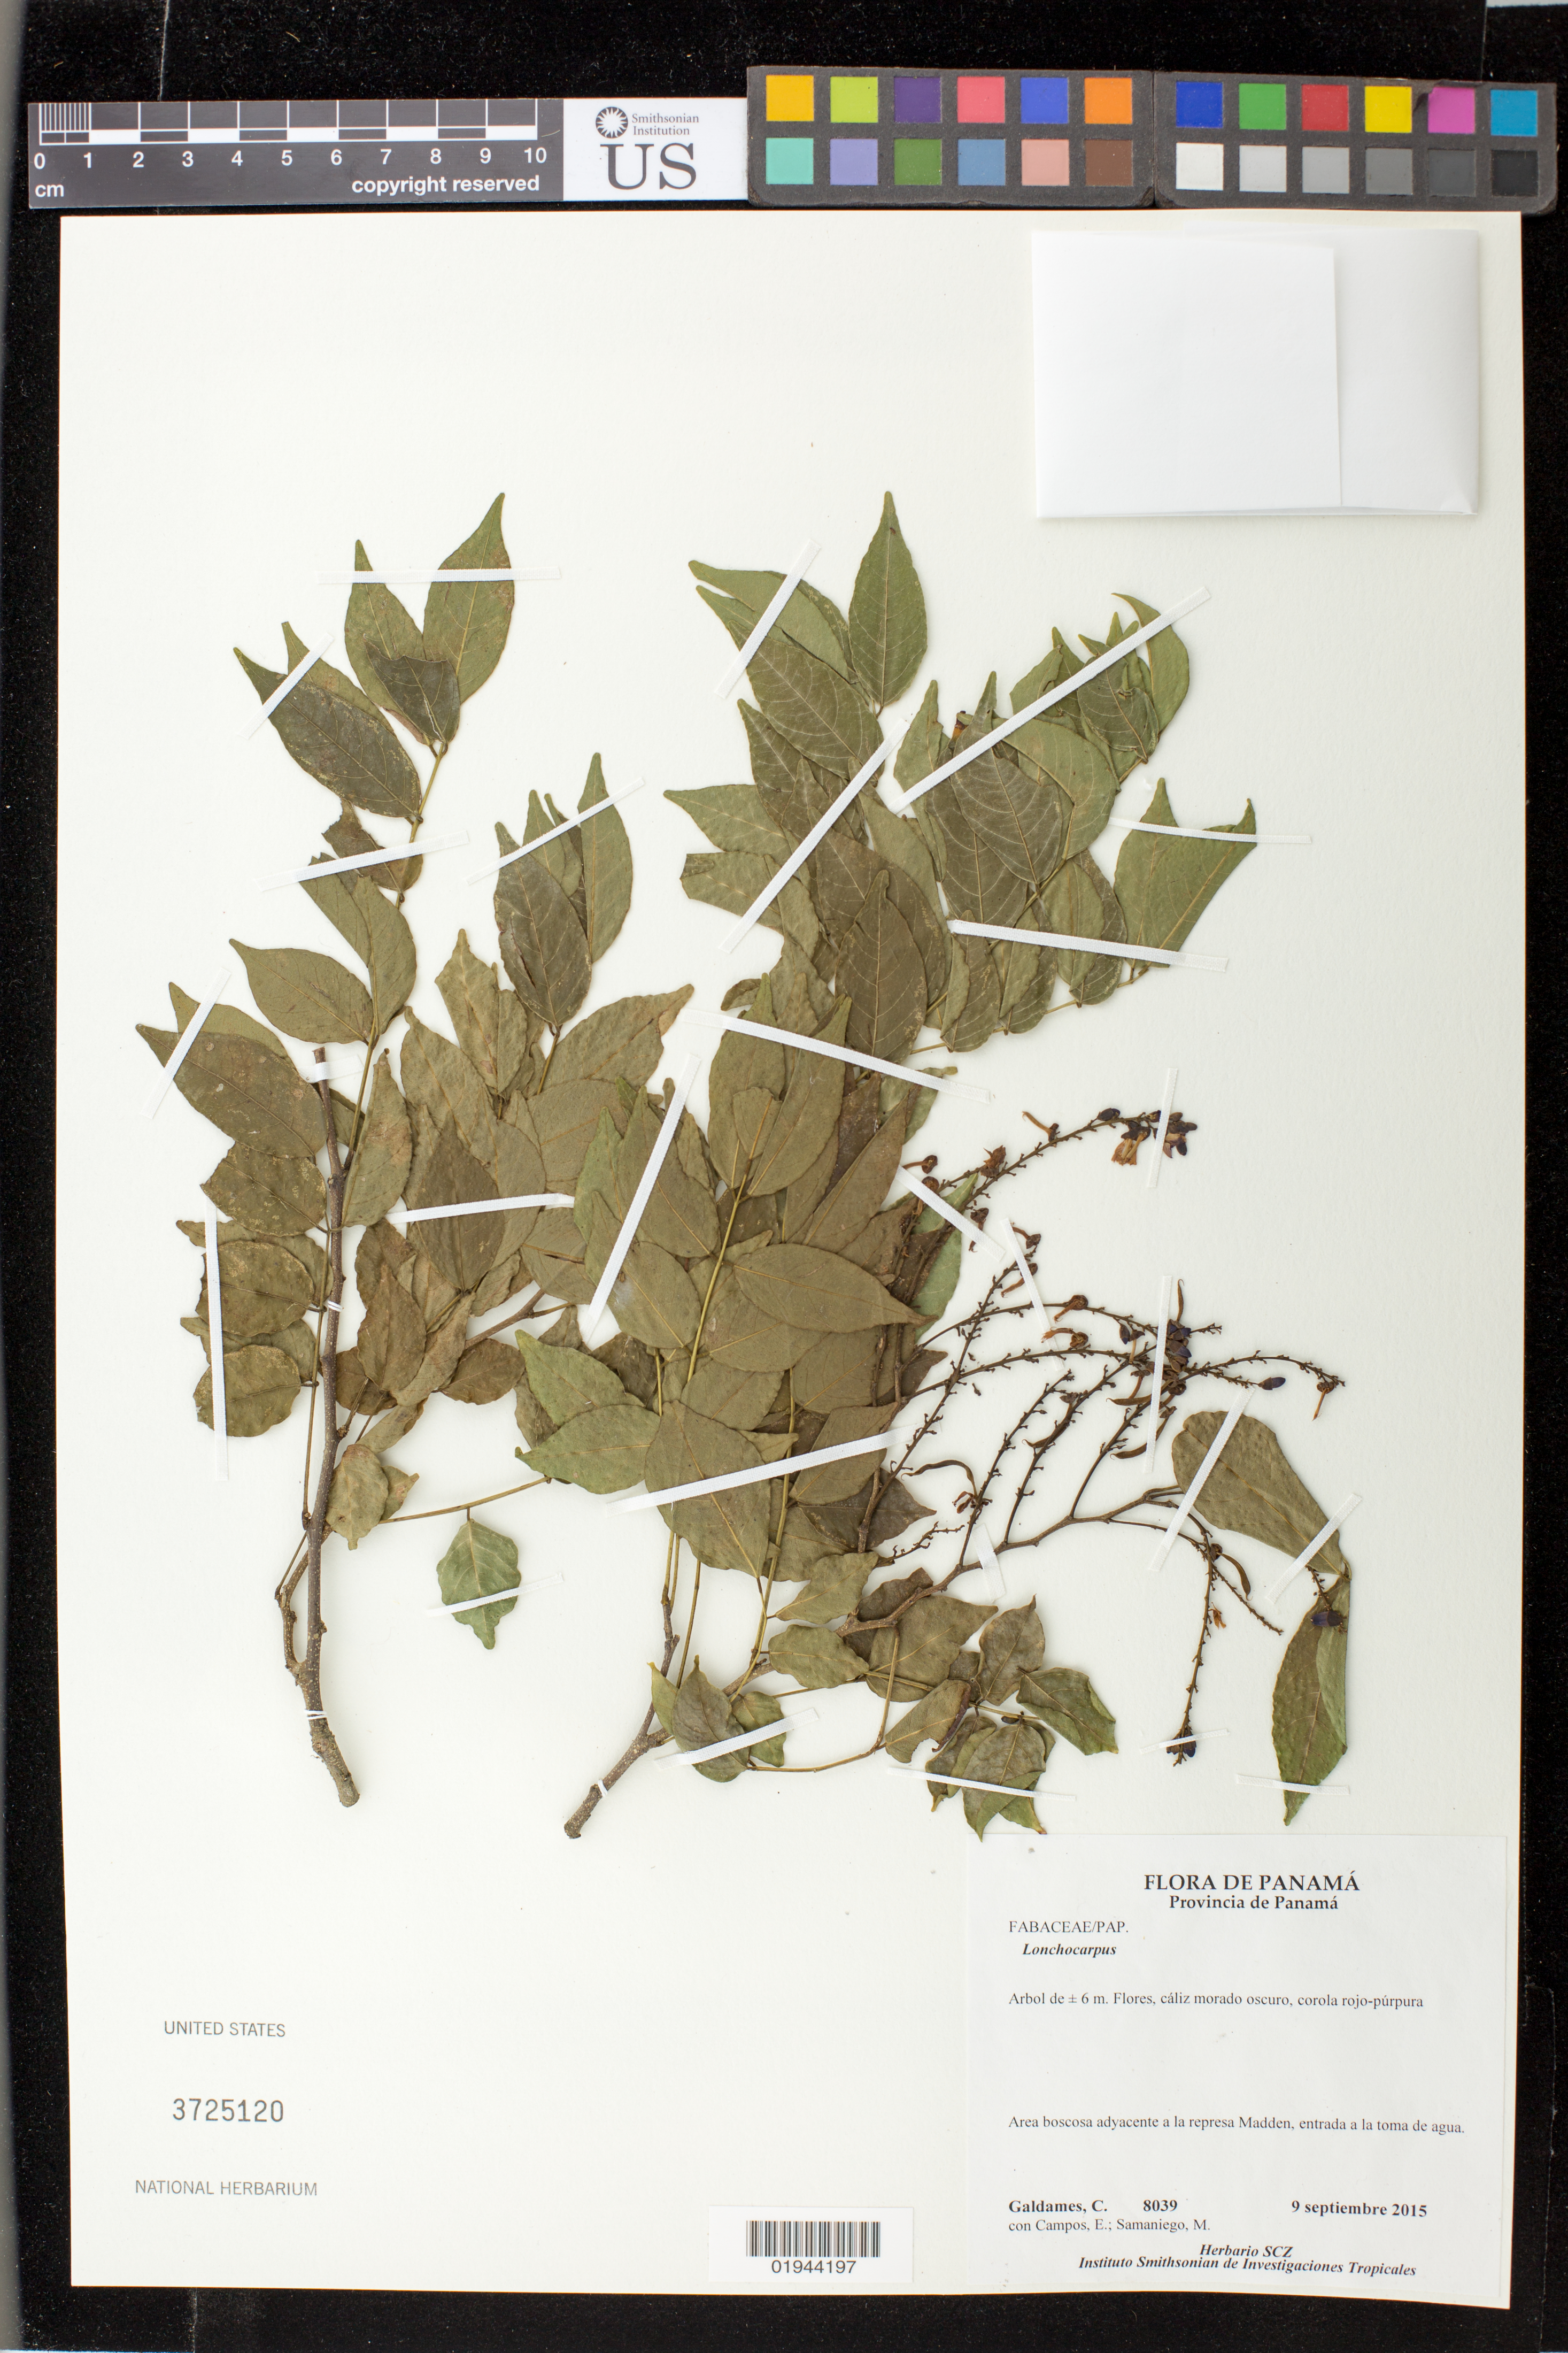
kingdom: Plantae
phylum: Tracheophyta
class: Magnoliopsida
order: Fabales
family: Fabaceae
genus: Lonchocarpus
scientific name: Lonchocarpus sp.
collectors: C. Galdames, E. Campos & M. Samaniego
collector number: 8039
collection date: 2015-09-09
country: Panama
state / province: Panamá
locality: Area boscosa adyacente a la represa Madden, entrada a la toma de agua.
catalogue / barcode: US 3725120